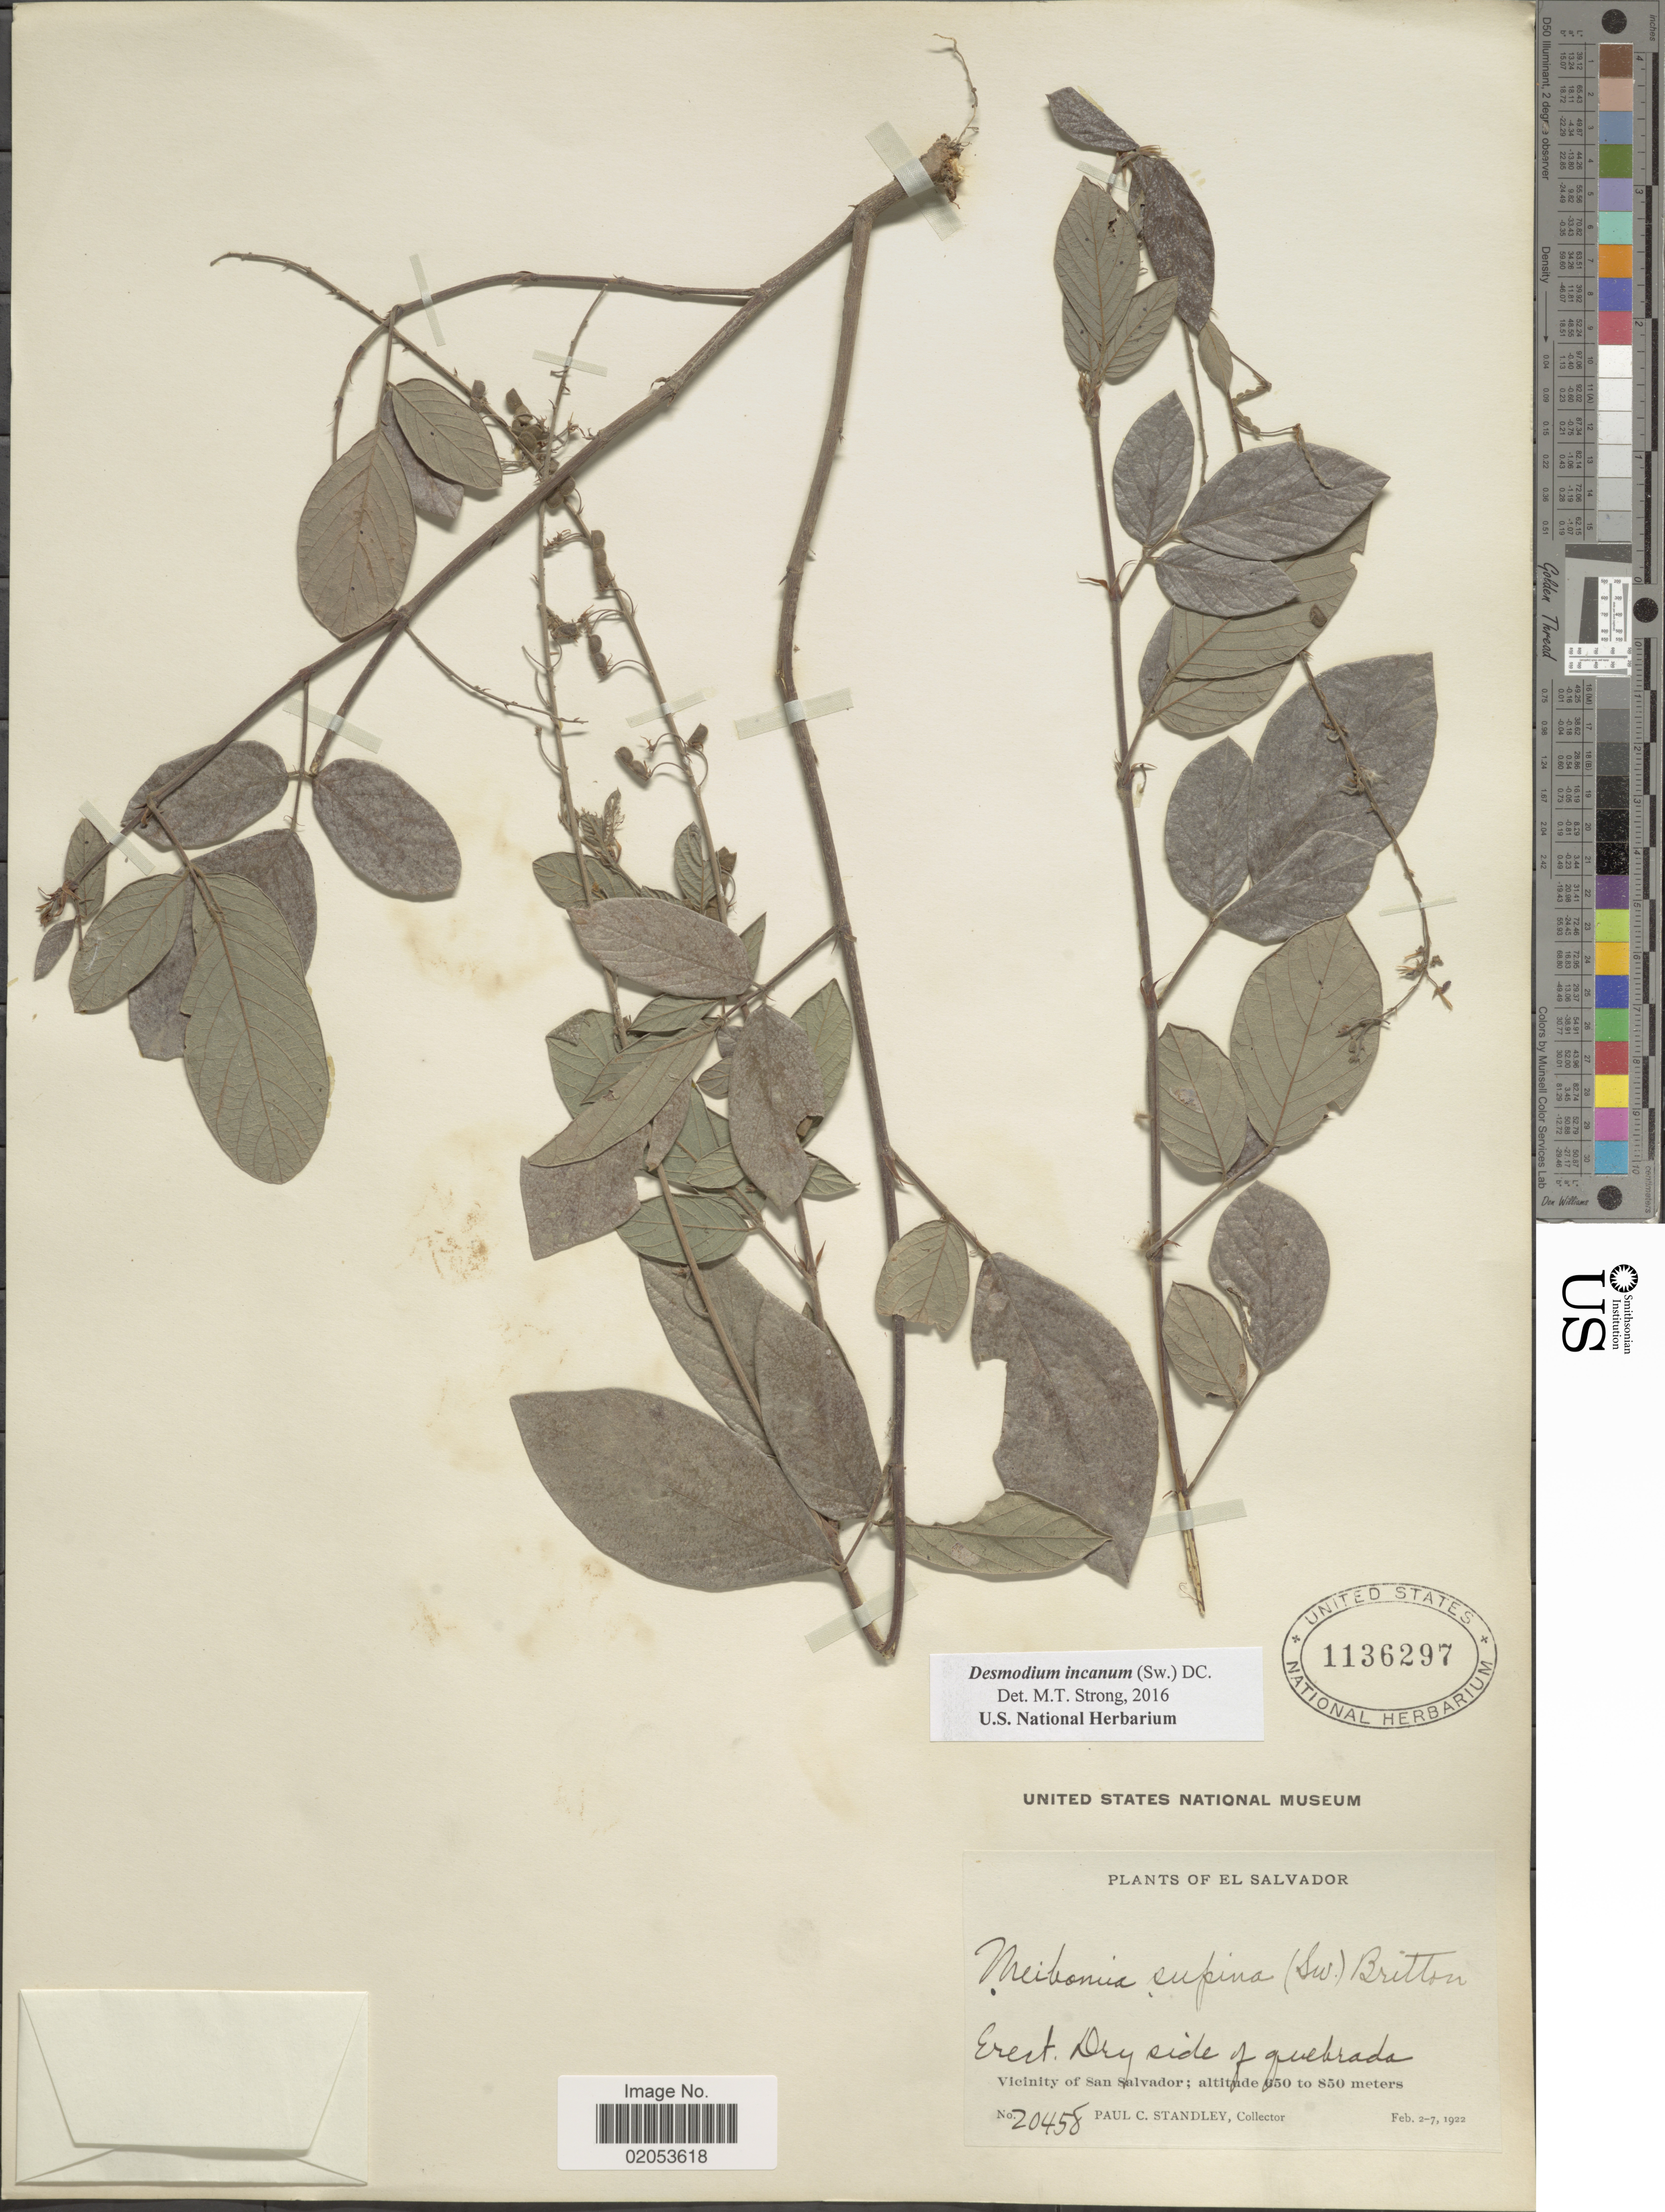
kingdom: Plantae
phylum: Tracheophyta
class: Magnoliopsida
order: Fabales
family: Fabaceae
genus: Desmodium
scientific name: Desmodium incanum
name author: (Sw.) DC.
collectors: P. C. Standley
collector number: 20458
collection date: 1922-02-02/1922-02-07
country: El Salvador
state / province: San Salvador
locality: Dry side of quebrada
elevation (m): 650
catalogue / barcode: US 1136297